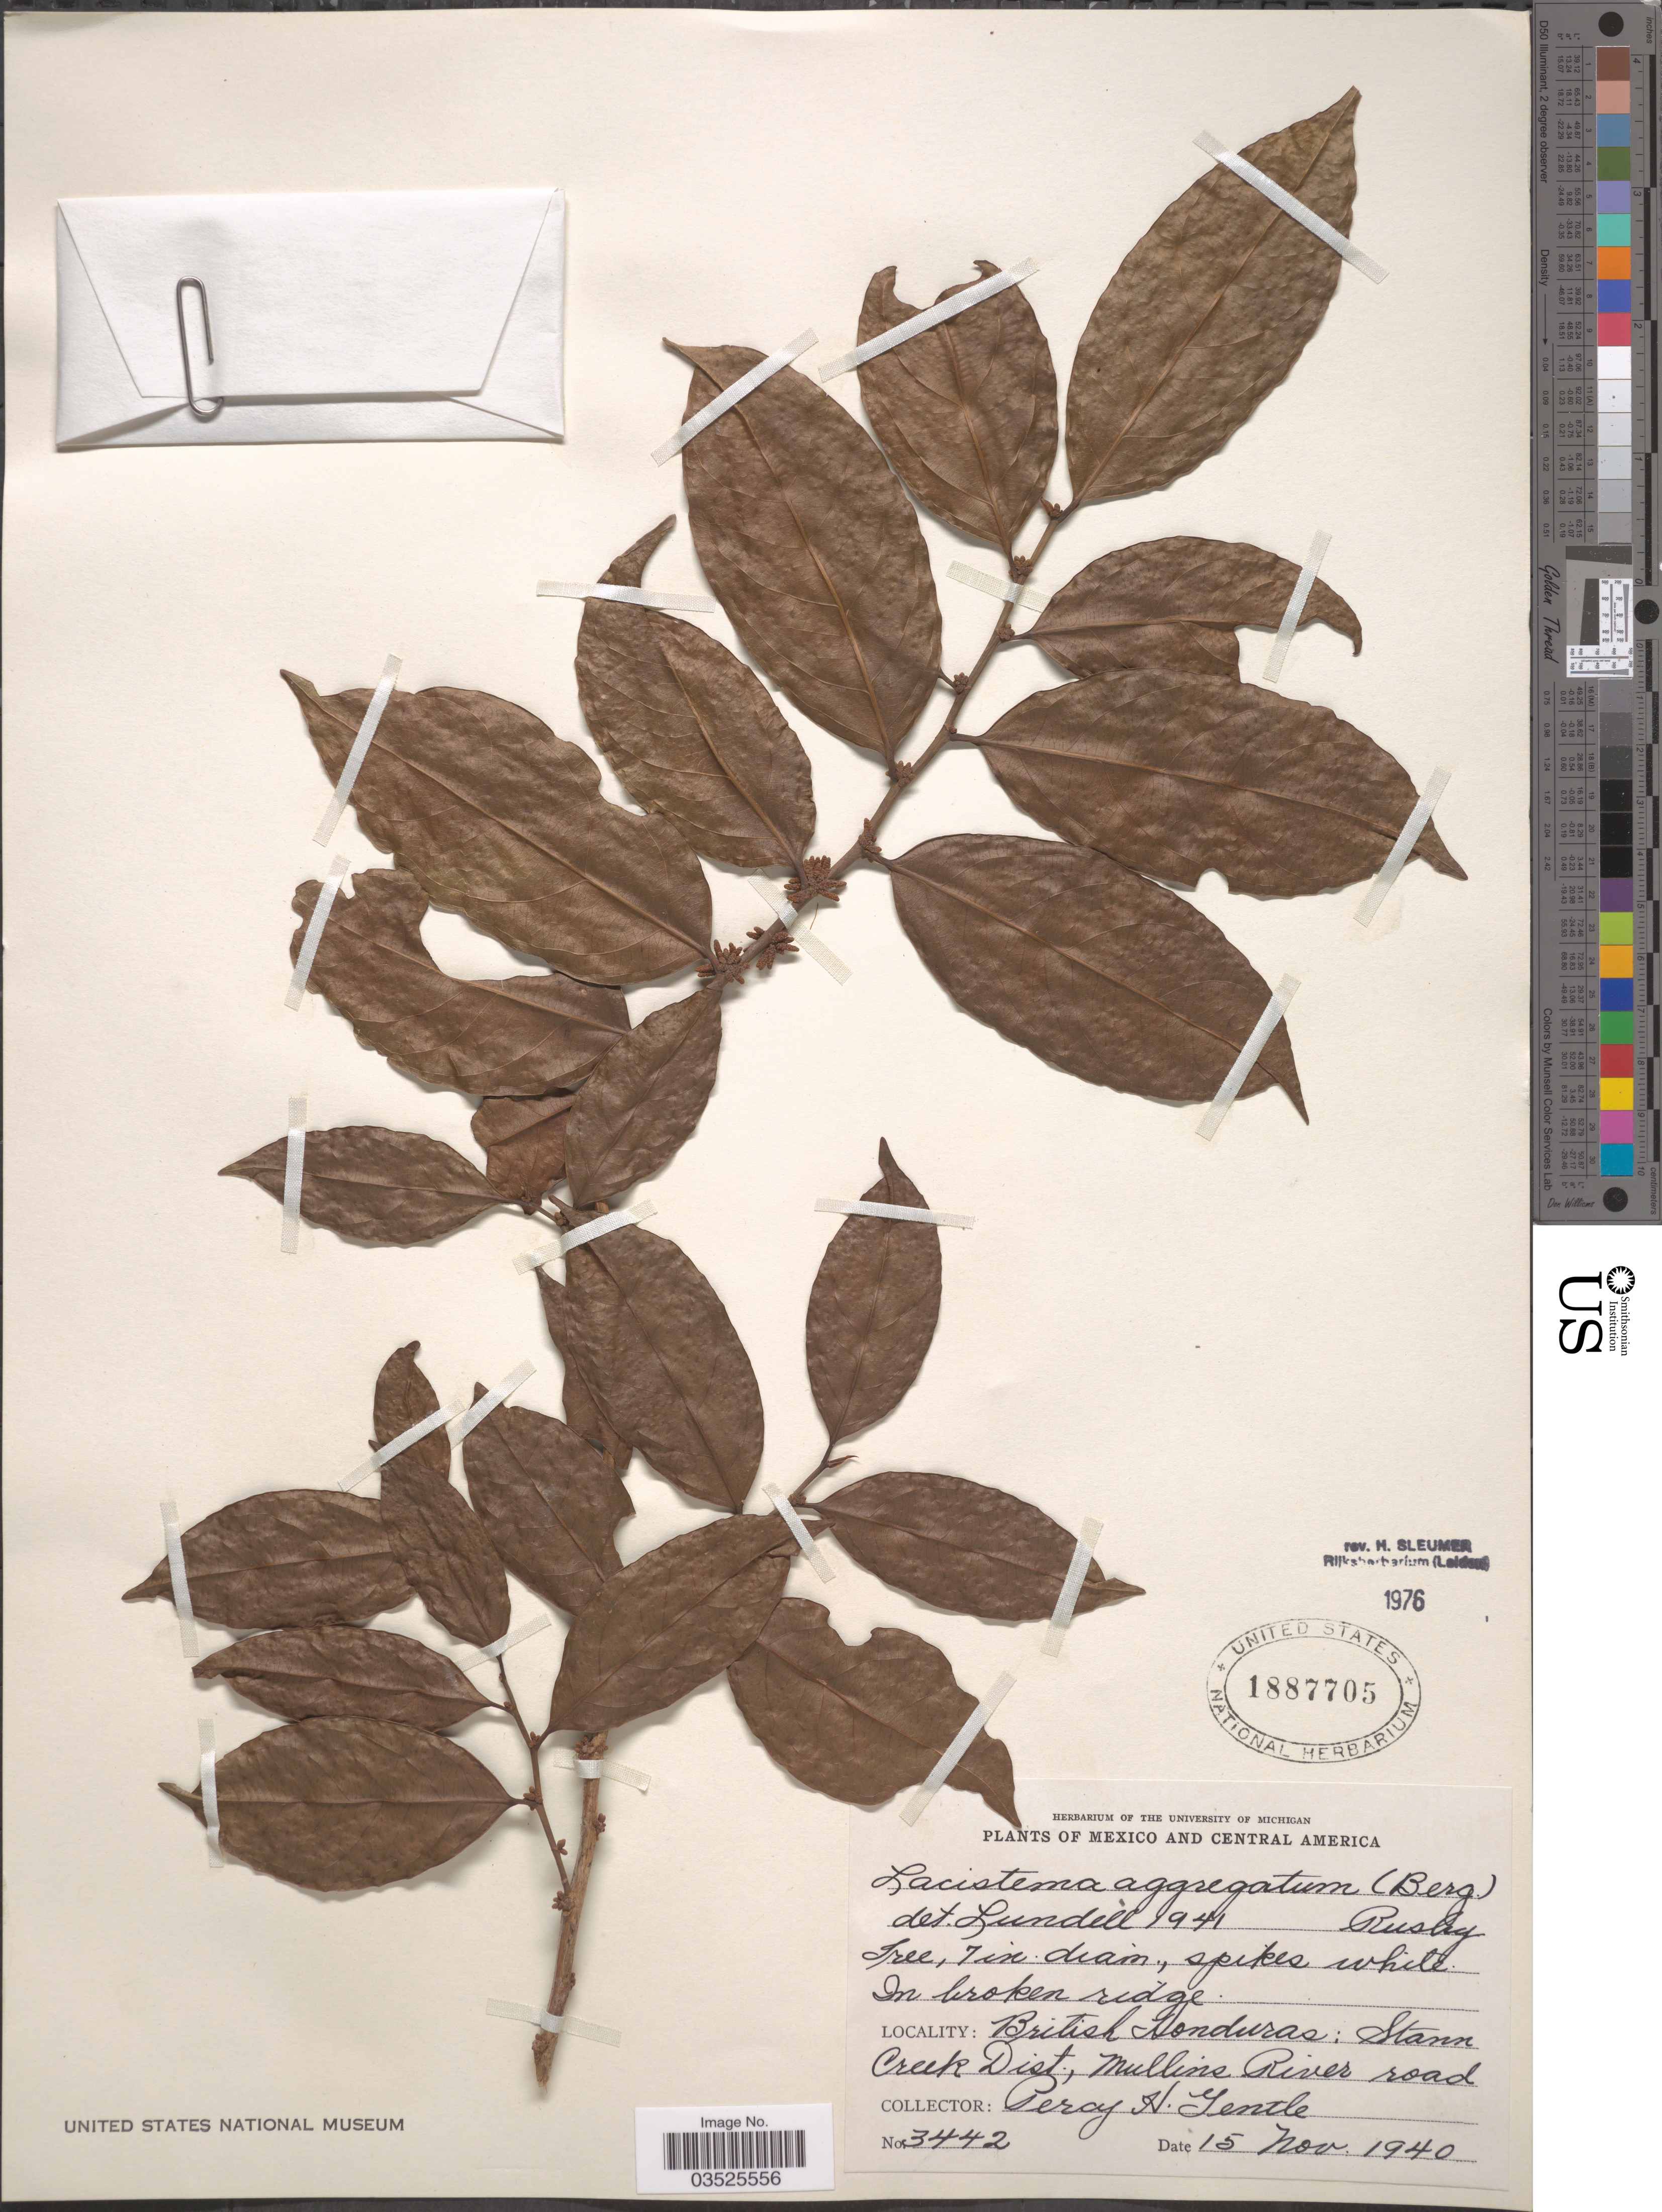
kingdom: Plantae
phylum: Tracheophyta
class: Magnoliopsida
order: Malpighiales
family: Lacistemataceae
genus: Lacistema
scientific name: Lacistema aggregatum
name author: (P.J. Bergius) Rusby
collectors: P. H. Gentle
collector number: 3442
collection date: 1940-11-15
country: Belize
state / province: Stann Creek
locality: British Honduras. Stann Creek Dist., Mullins River road.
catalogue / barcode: US 1887705